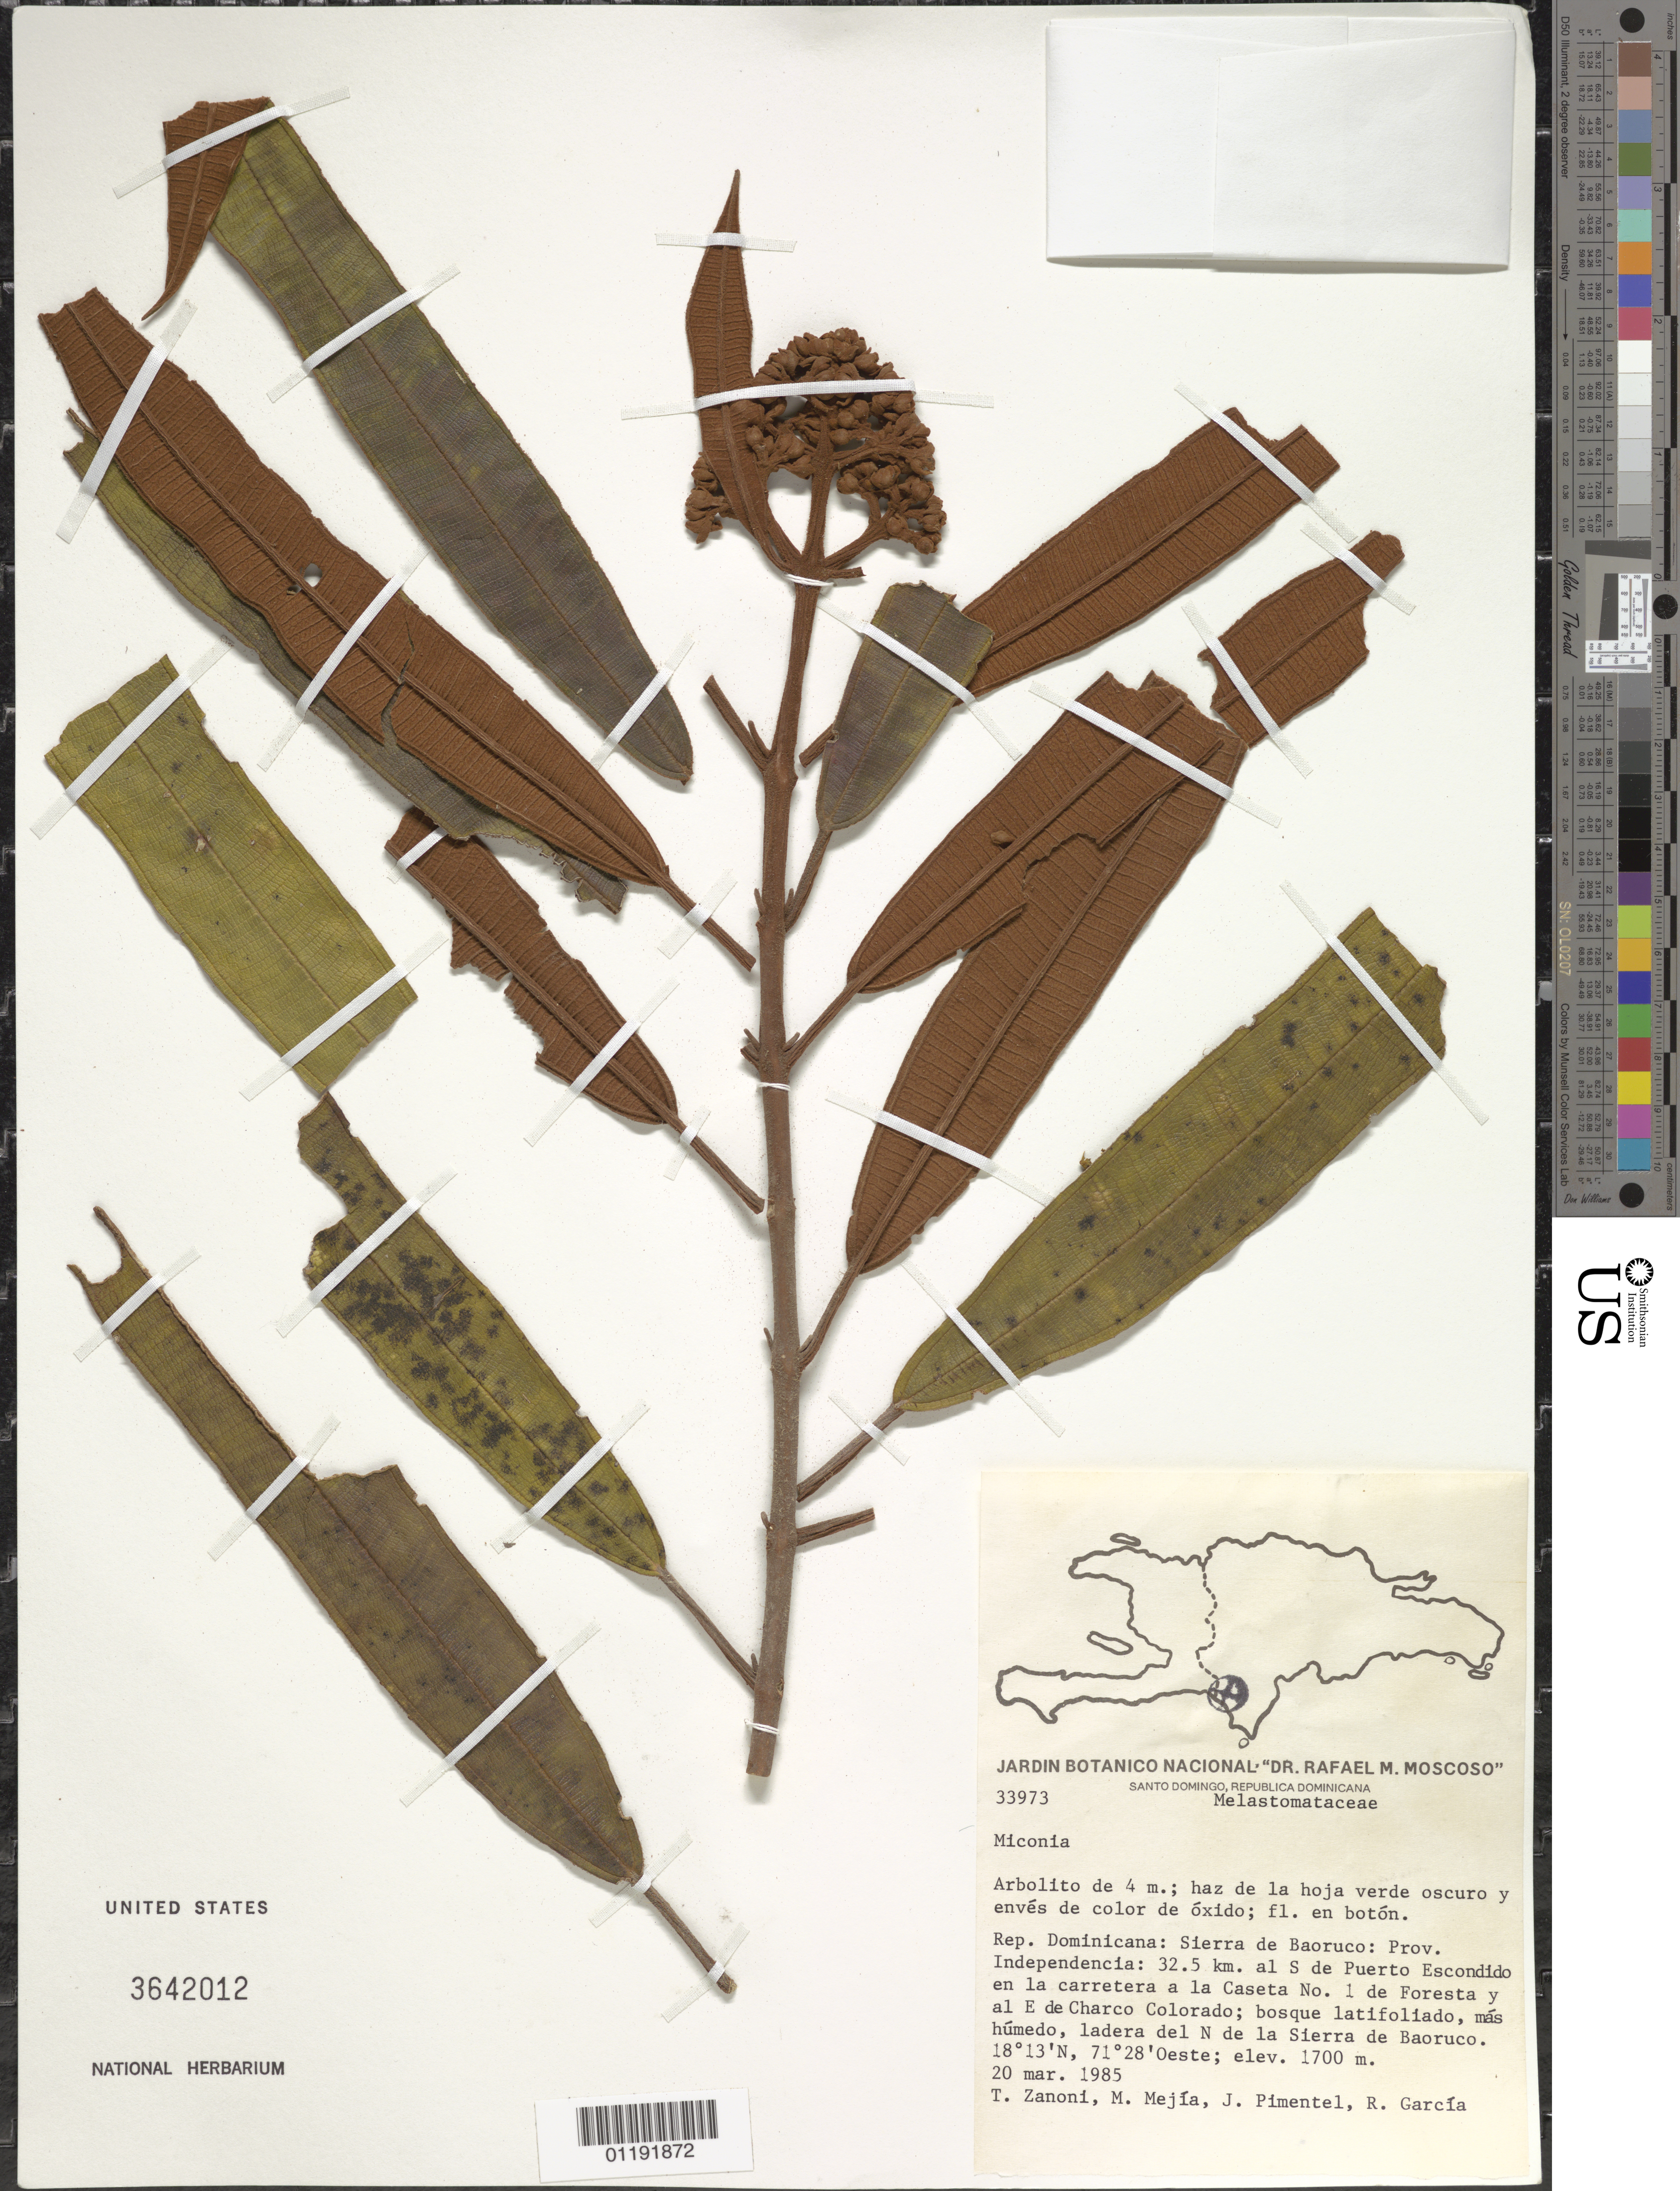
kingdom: Plantae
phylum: Tracheophyta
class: Magnoliopsida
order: Myrtales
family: Melastomataceae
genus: Miconia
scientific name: Miconia sp.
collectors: T. A. Zanoni, M. Mejia, J. Pimentel & R. Garcia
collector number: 33973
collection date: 1985-03-20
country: Dominican Republic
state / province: Independencia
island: Hispaniola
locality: N slope of Sierra de Baoruco, 32.5 km S of Puerto Escondido, on road to stand no. 1 of Foresta, E of Charco Colorado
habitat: Mt, broadleaf forest, humid, slope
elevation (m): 1700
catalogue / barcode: US 3642012